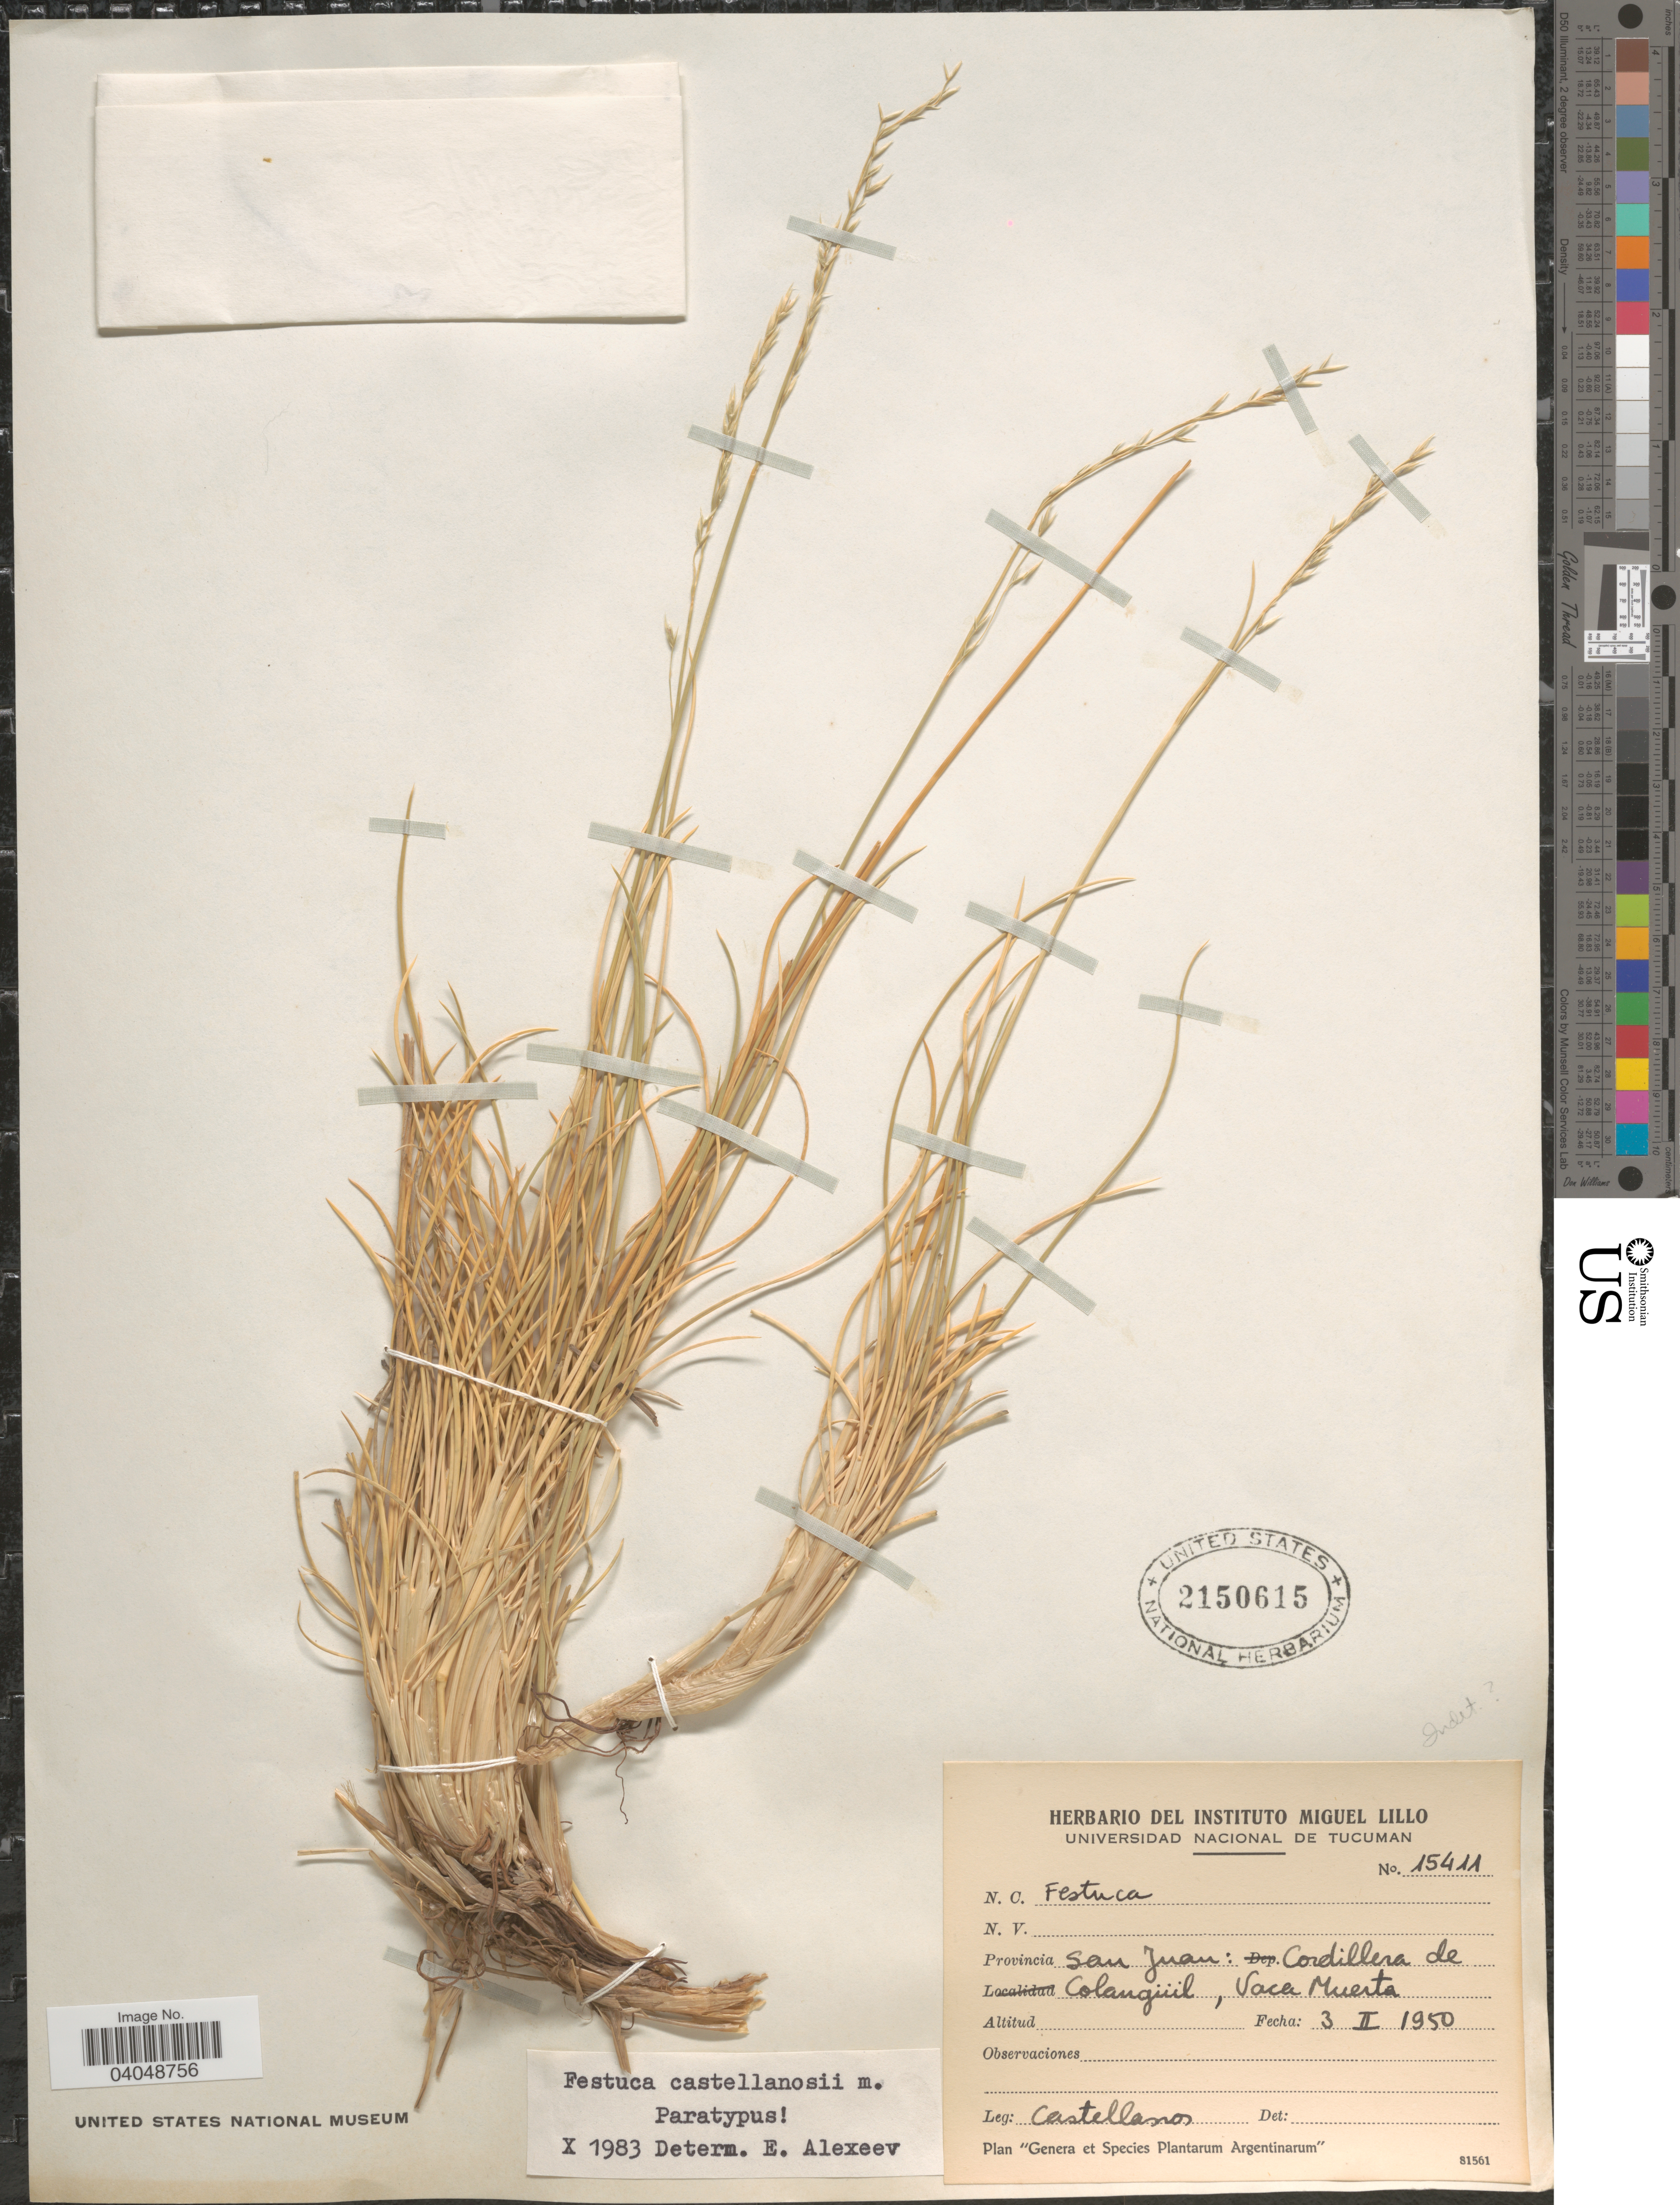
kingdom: Plantae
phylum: Tracheophyta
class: Liliopsida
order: Poales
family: Poaceae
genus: Festuca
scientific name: Festuca sp.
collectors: -- Castellanos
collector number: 15411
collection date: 1950-02-03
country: Argentina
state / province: San Juan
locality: Cordillera de Colangüil , Vaca Muerta.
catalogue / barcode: US 2150615